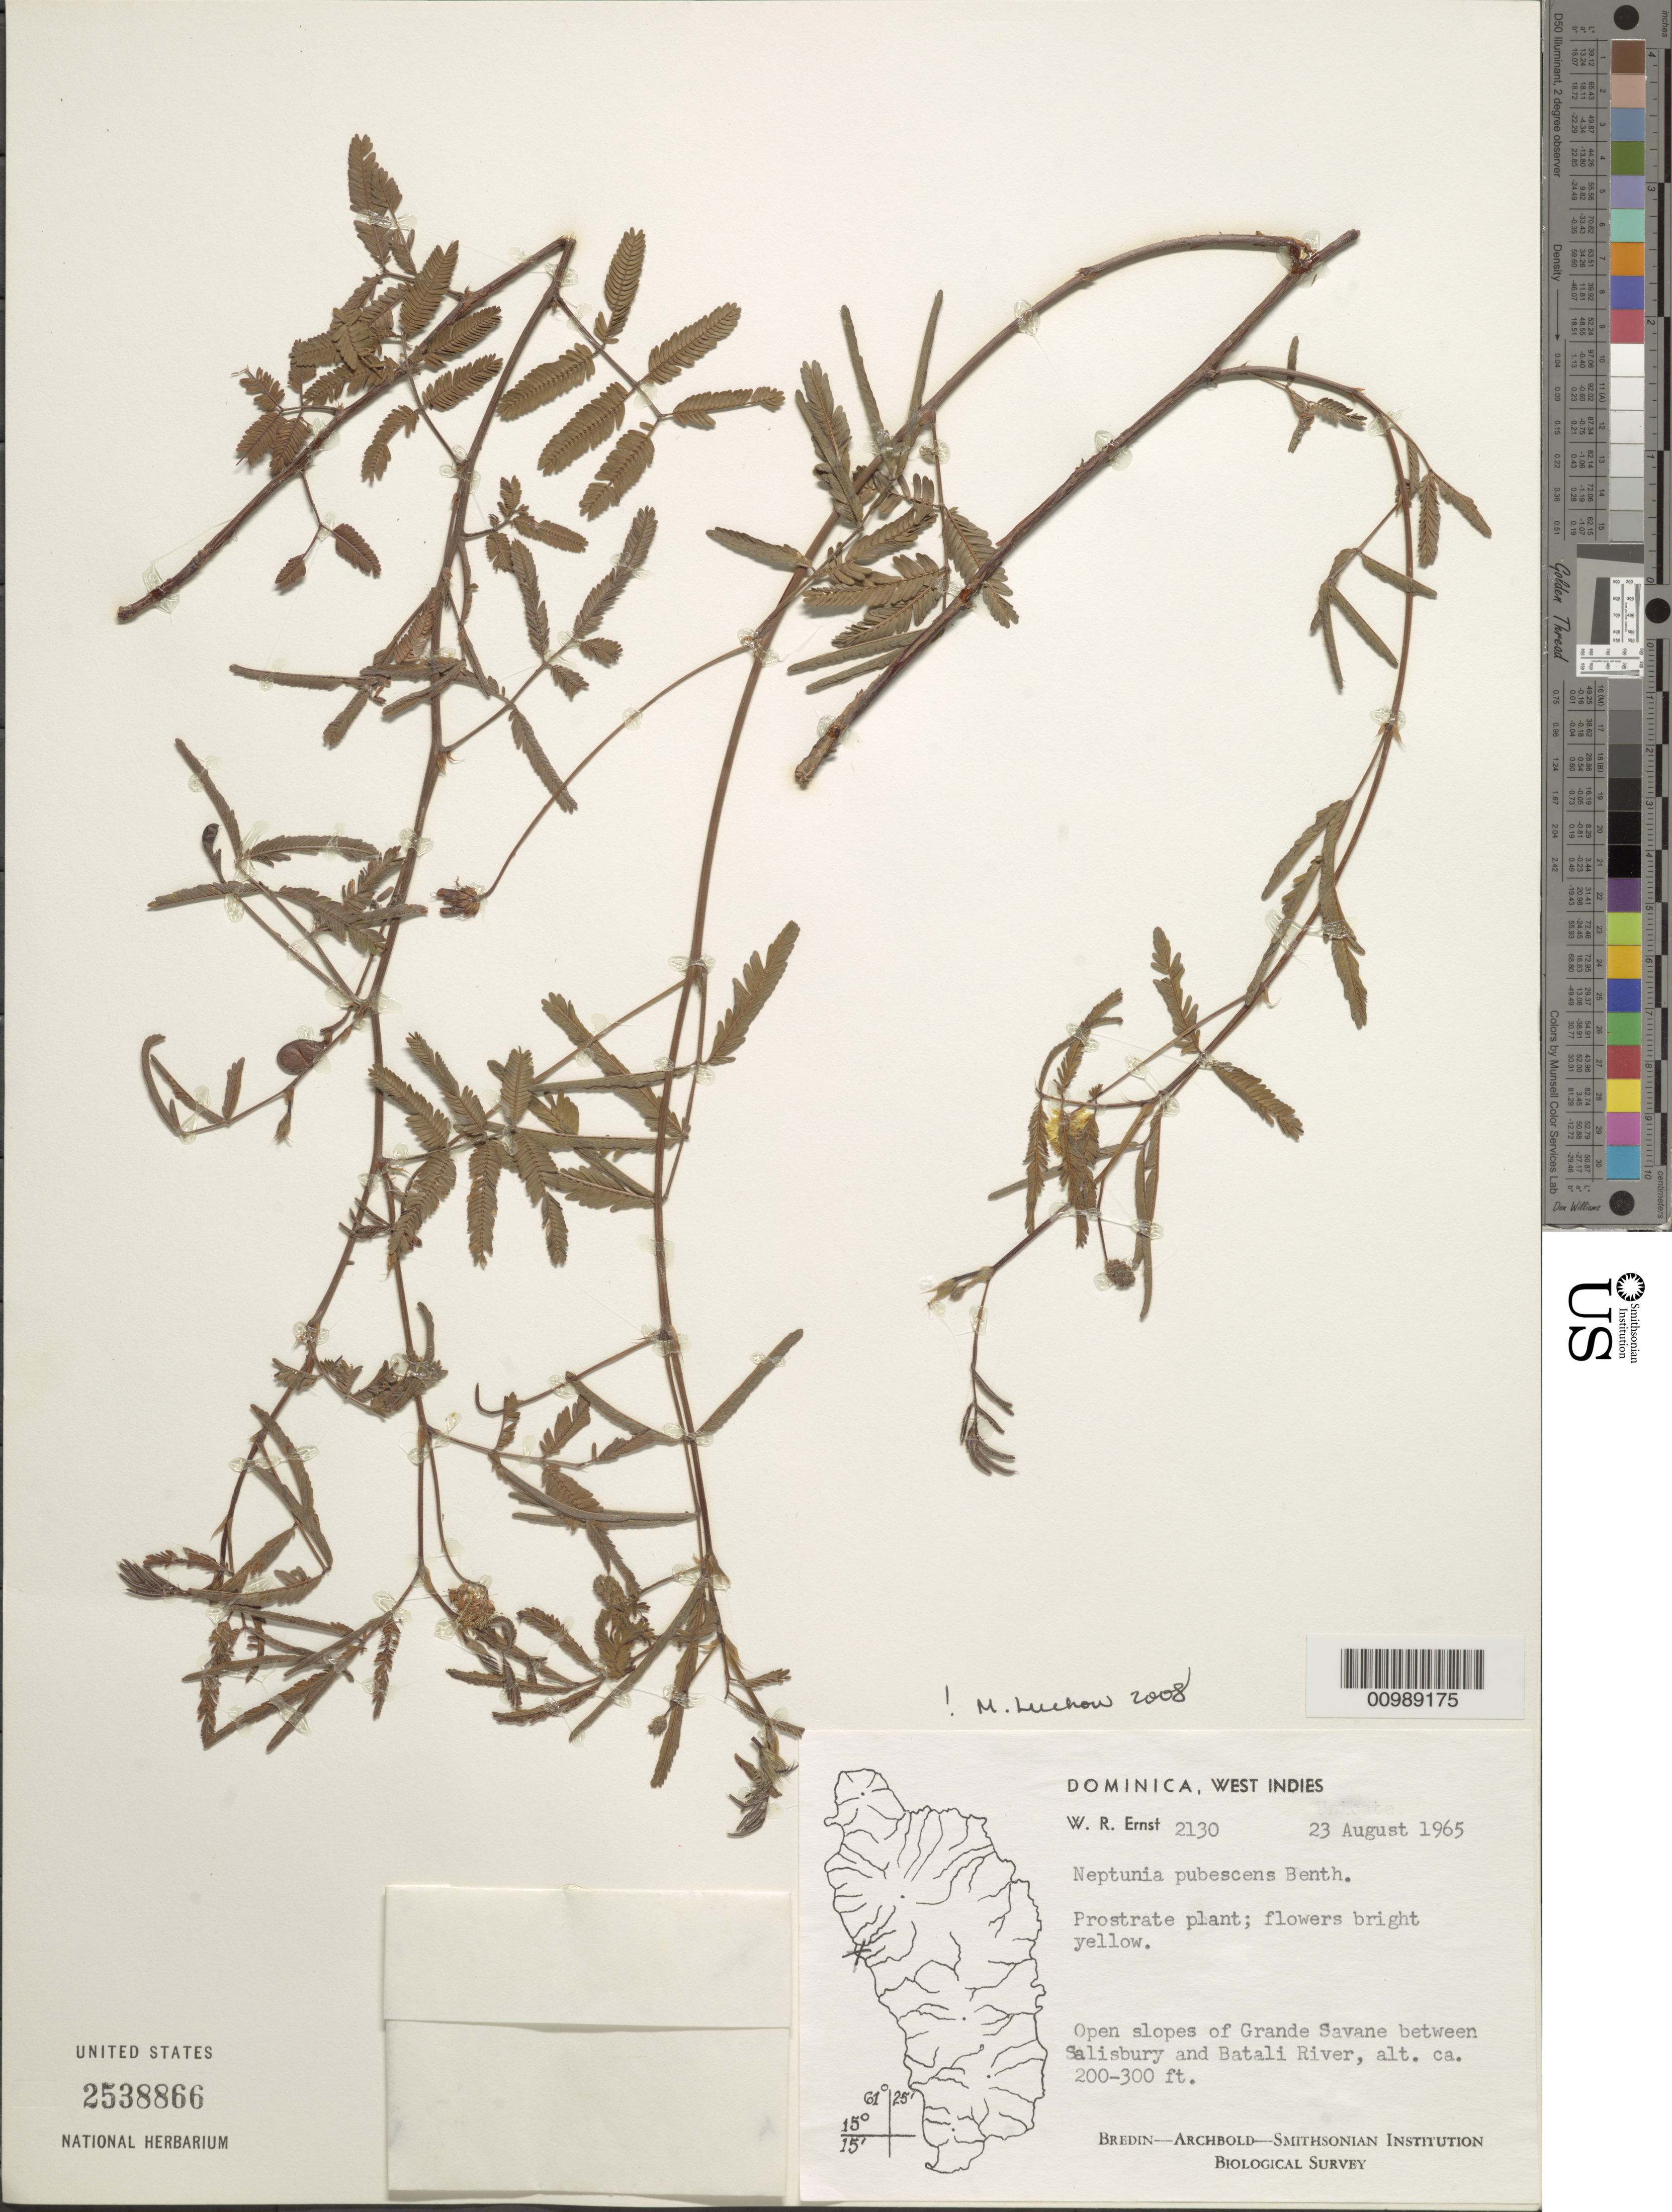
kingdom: Plantae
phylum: Tracheophyta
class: Magnoliopsida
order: Fabales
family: Fabaceae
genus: Neptunia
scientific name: Neptunia pubescens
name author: Benth.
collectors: W. R. Ernst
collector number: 2130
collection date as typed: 23 Aug 1965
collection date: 1965-08-23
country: Dominica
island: Dominica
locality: Open slopes of Grande Savane between Salisbury and Batali River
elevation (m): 61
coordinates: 0 N, 0 E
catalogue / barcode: US 2538866